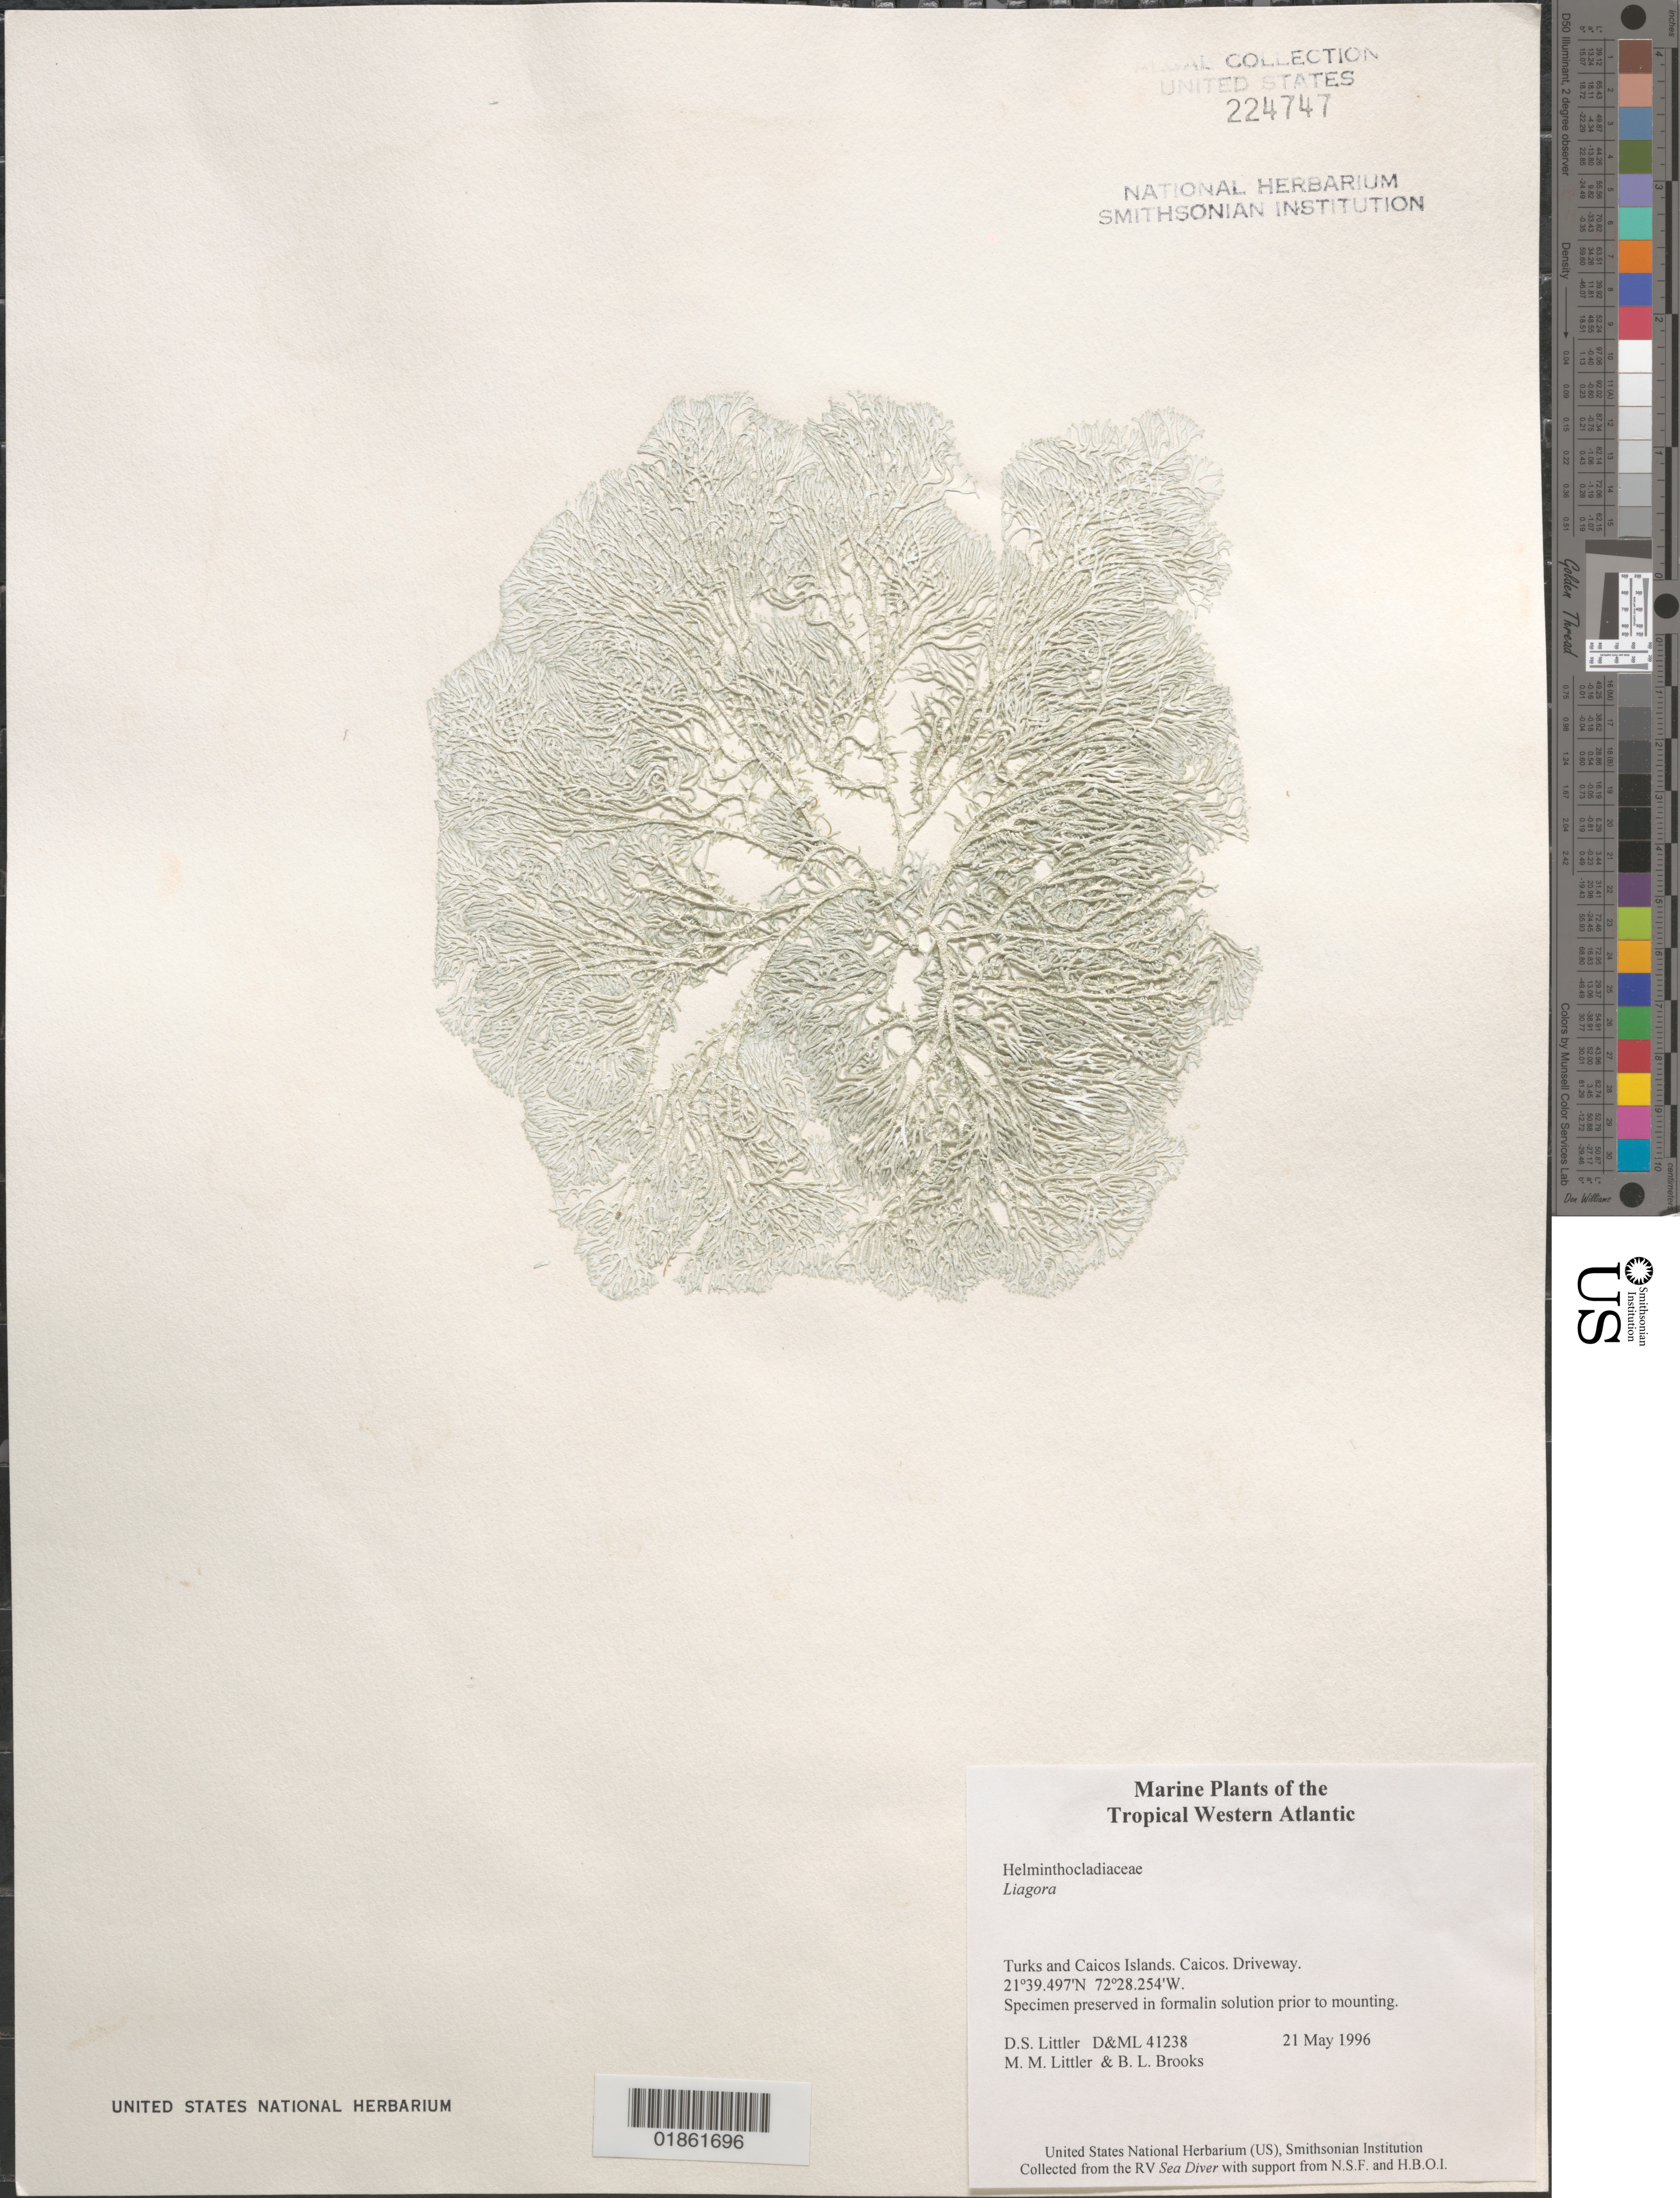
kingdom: Plantae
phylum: Rhodophyta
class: Florideophyceae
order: Nemaliales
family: Liagoraceae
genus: Liagora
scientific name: Liagora sp.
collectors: D. S. Littler & M. M. Littler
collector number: D&ML 41238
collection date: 1996-05-21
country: Turks and Caicos Islands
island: West Caicos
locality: West Caicos, W side, near "Driveway" dive site. Island SW tip.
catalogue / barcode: US 224747